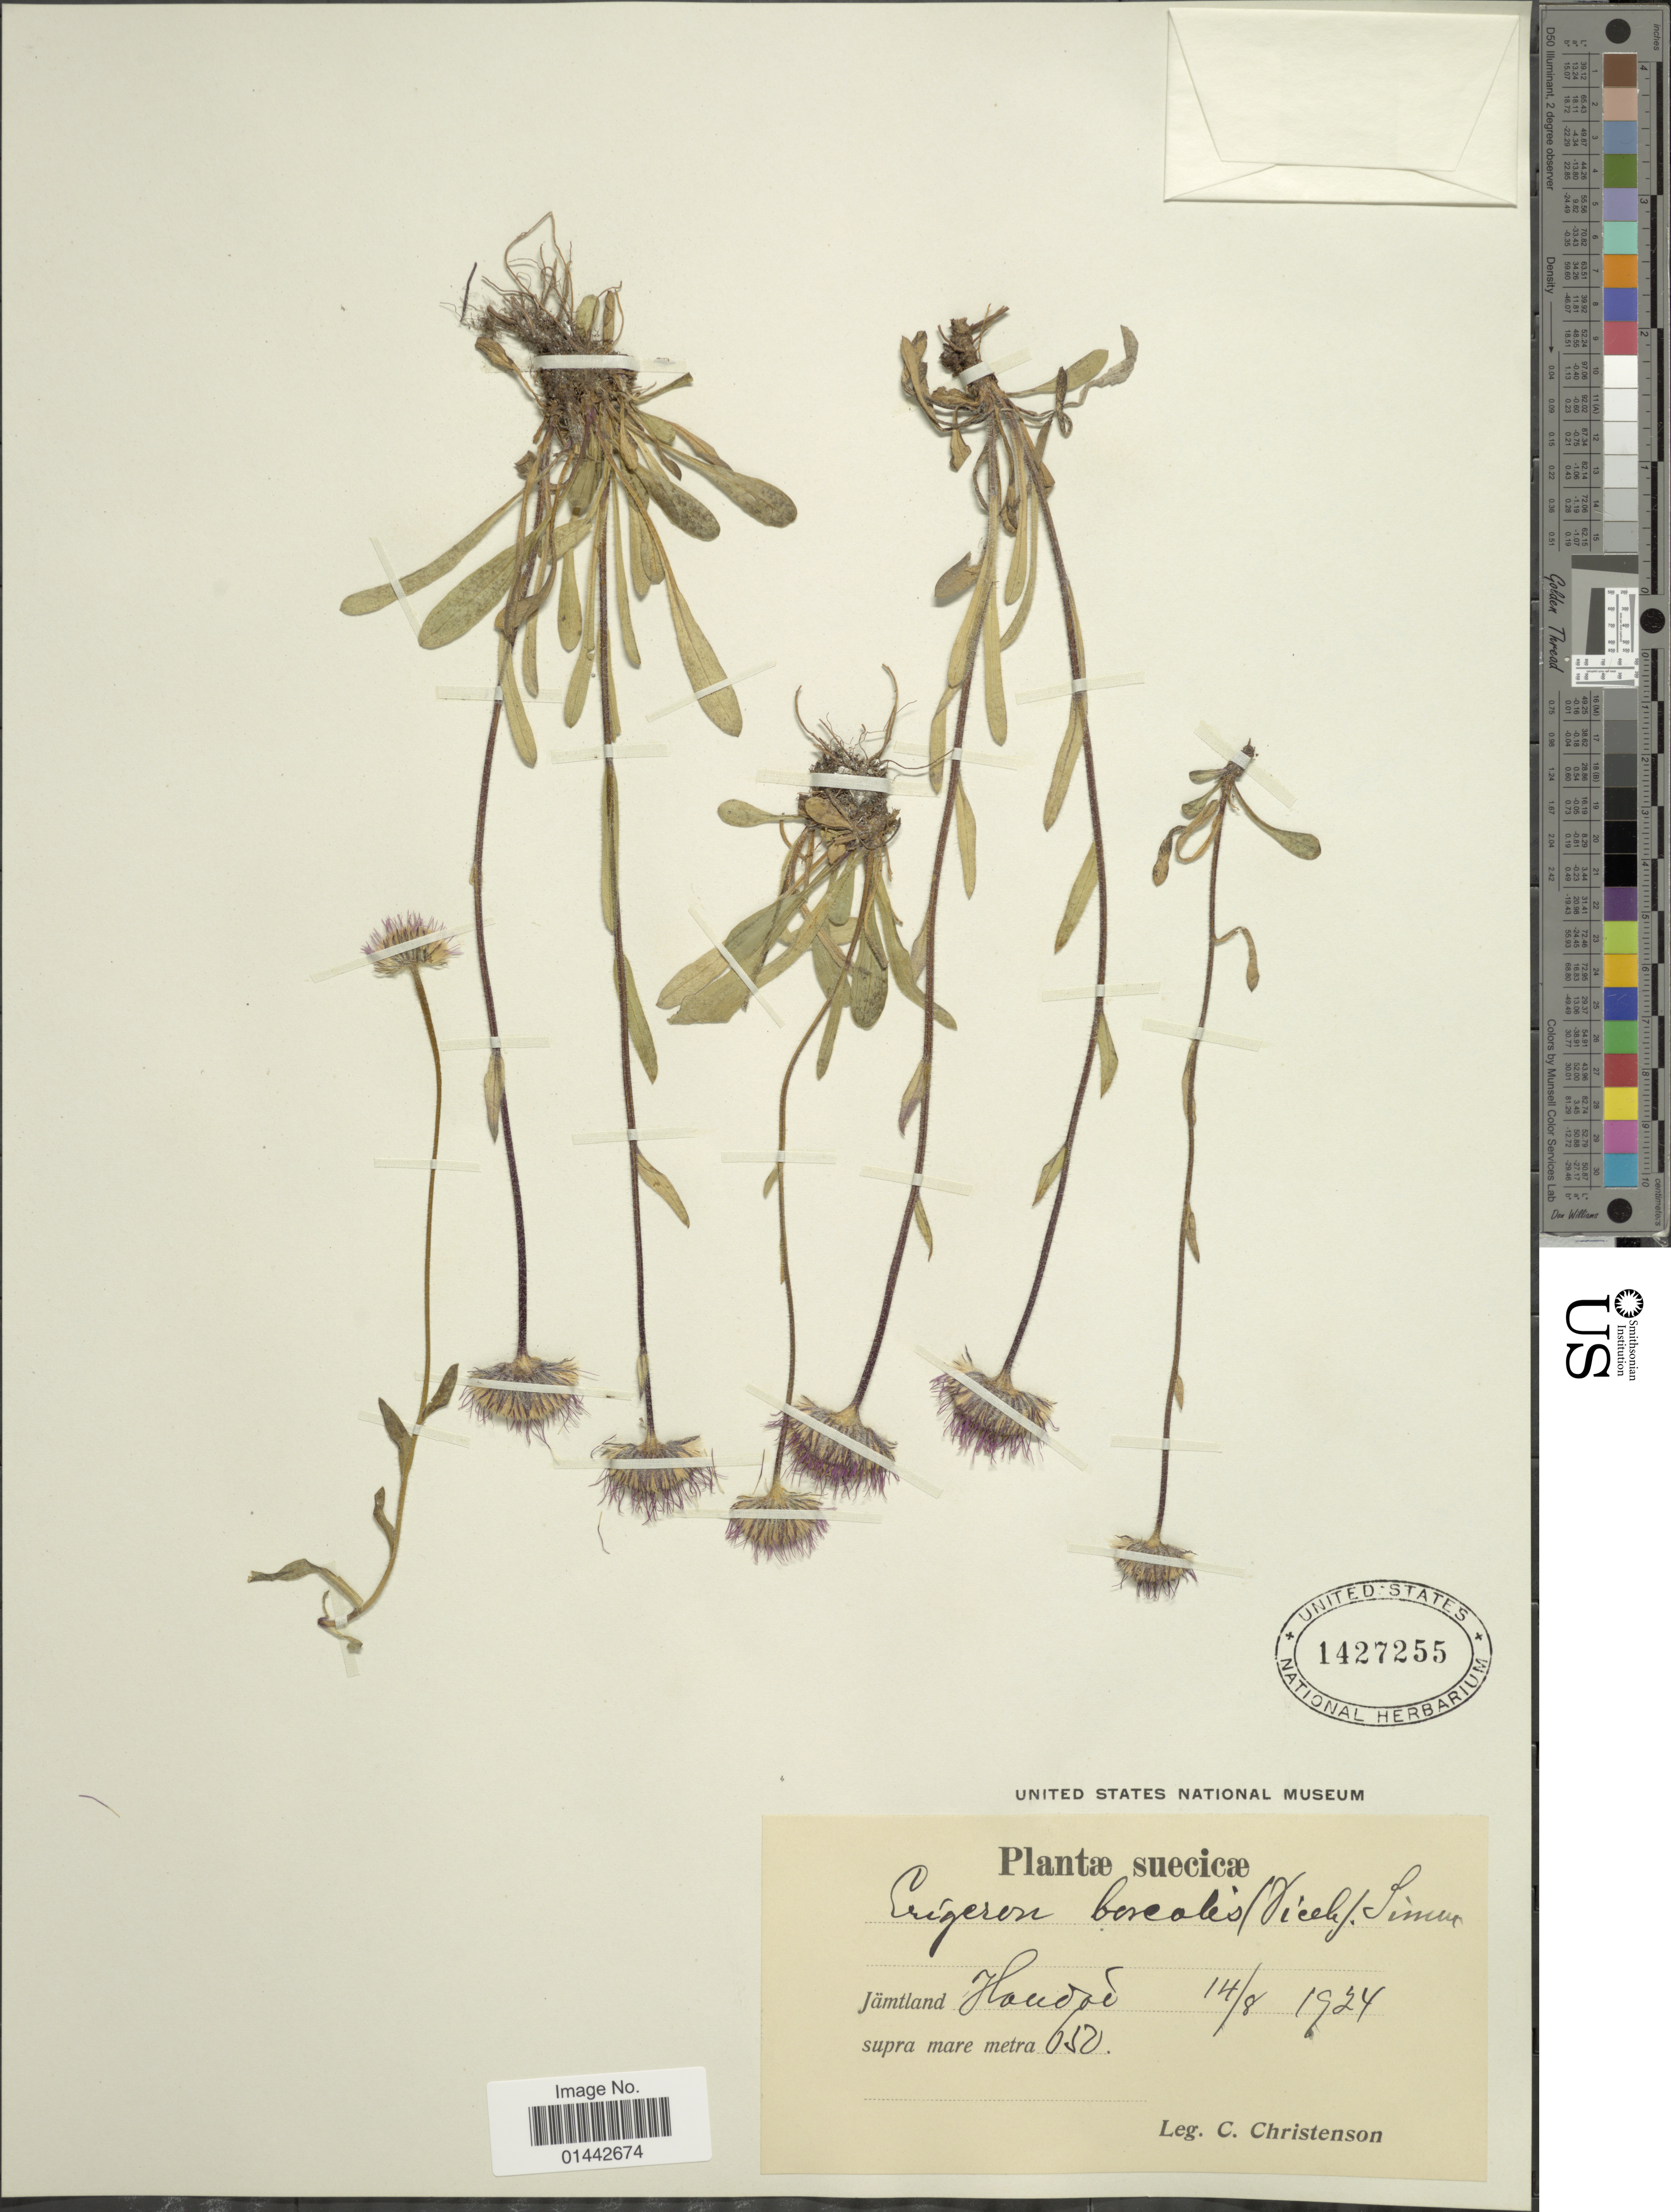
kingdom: Plantae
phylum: Tracheophyta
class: Magnoliopsida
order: Asterales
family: Asteraceae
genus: Erigeron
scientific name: Erigeron borealis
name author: (Vierh.) Simmons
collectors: C. Christenson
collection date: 1924-08-14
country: Sweden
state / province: Jämtland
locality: Handöl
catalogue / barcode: US 1427255